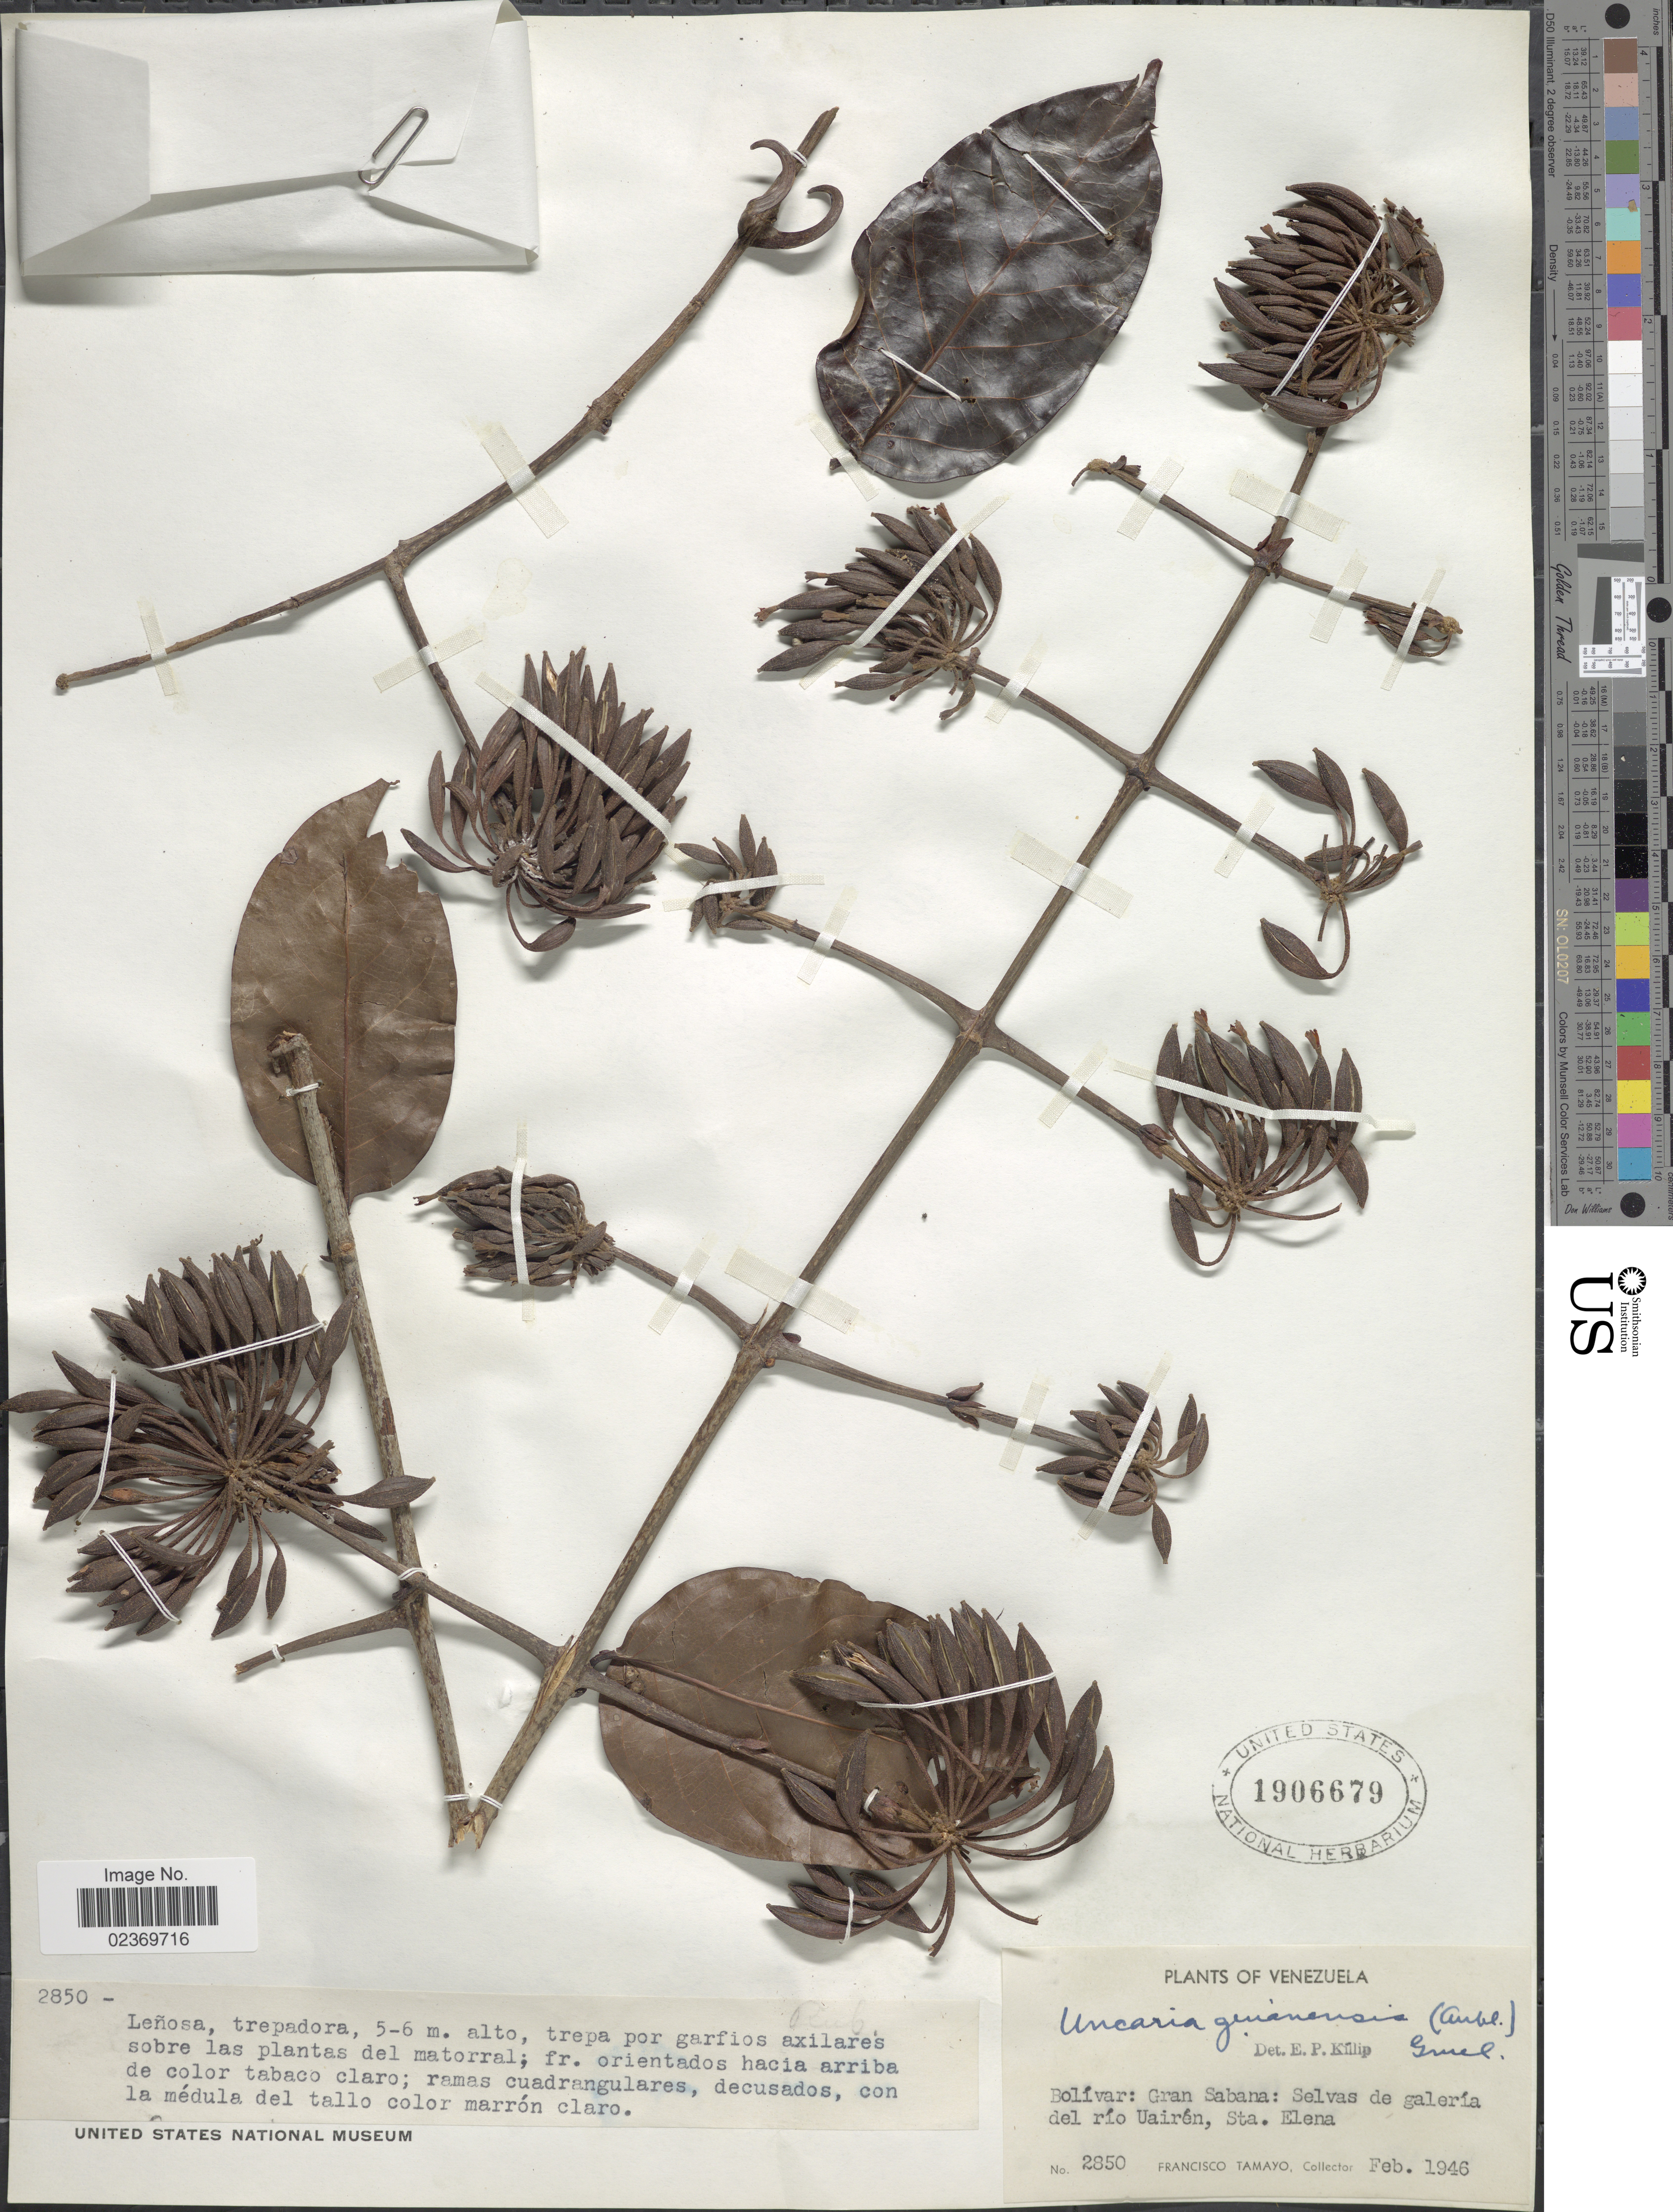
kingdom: Plantae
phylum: Tracheophyta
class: Magnoliopsida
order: Gentianales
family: Rubiaceae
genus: Uncaria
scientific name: Uncaria guianensis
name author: (Aubl.) J.F. Gmel.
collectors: F. Tamayo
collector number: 2850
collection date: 1946-02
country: Venezuela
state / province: Bolivar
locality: Gran Sabana: Selvas de galeria del rio Uairen, Sta. Elena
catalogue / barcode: US 1906679